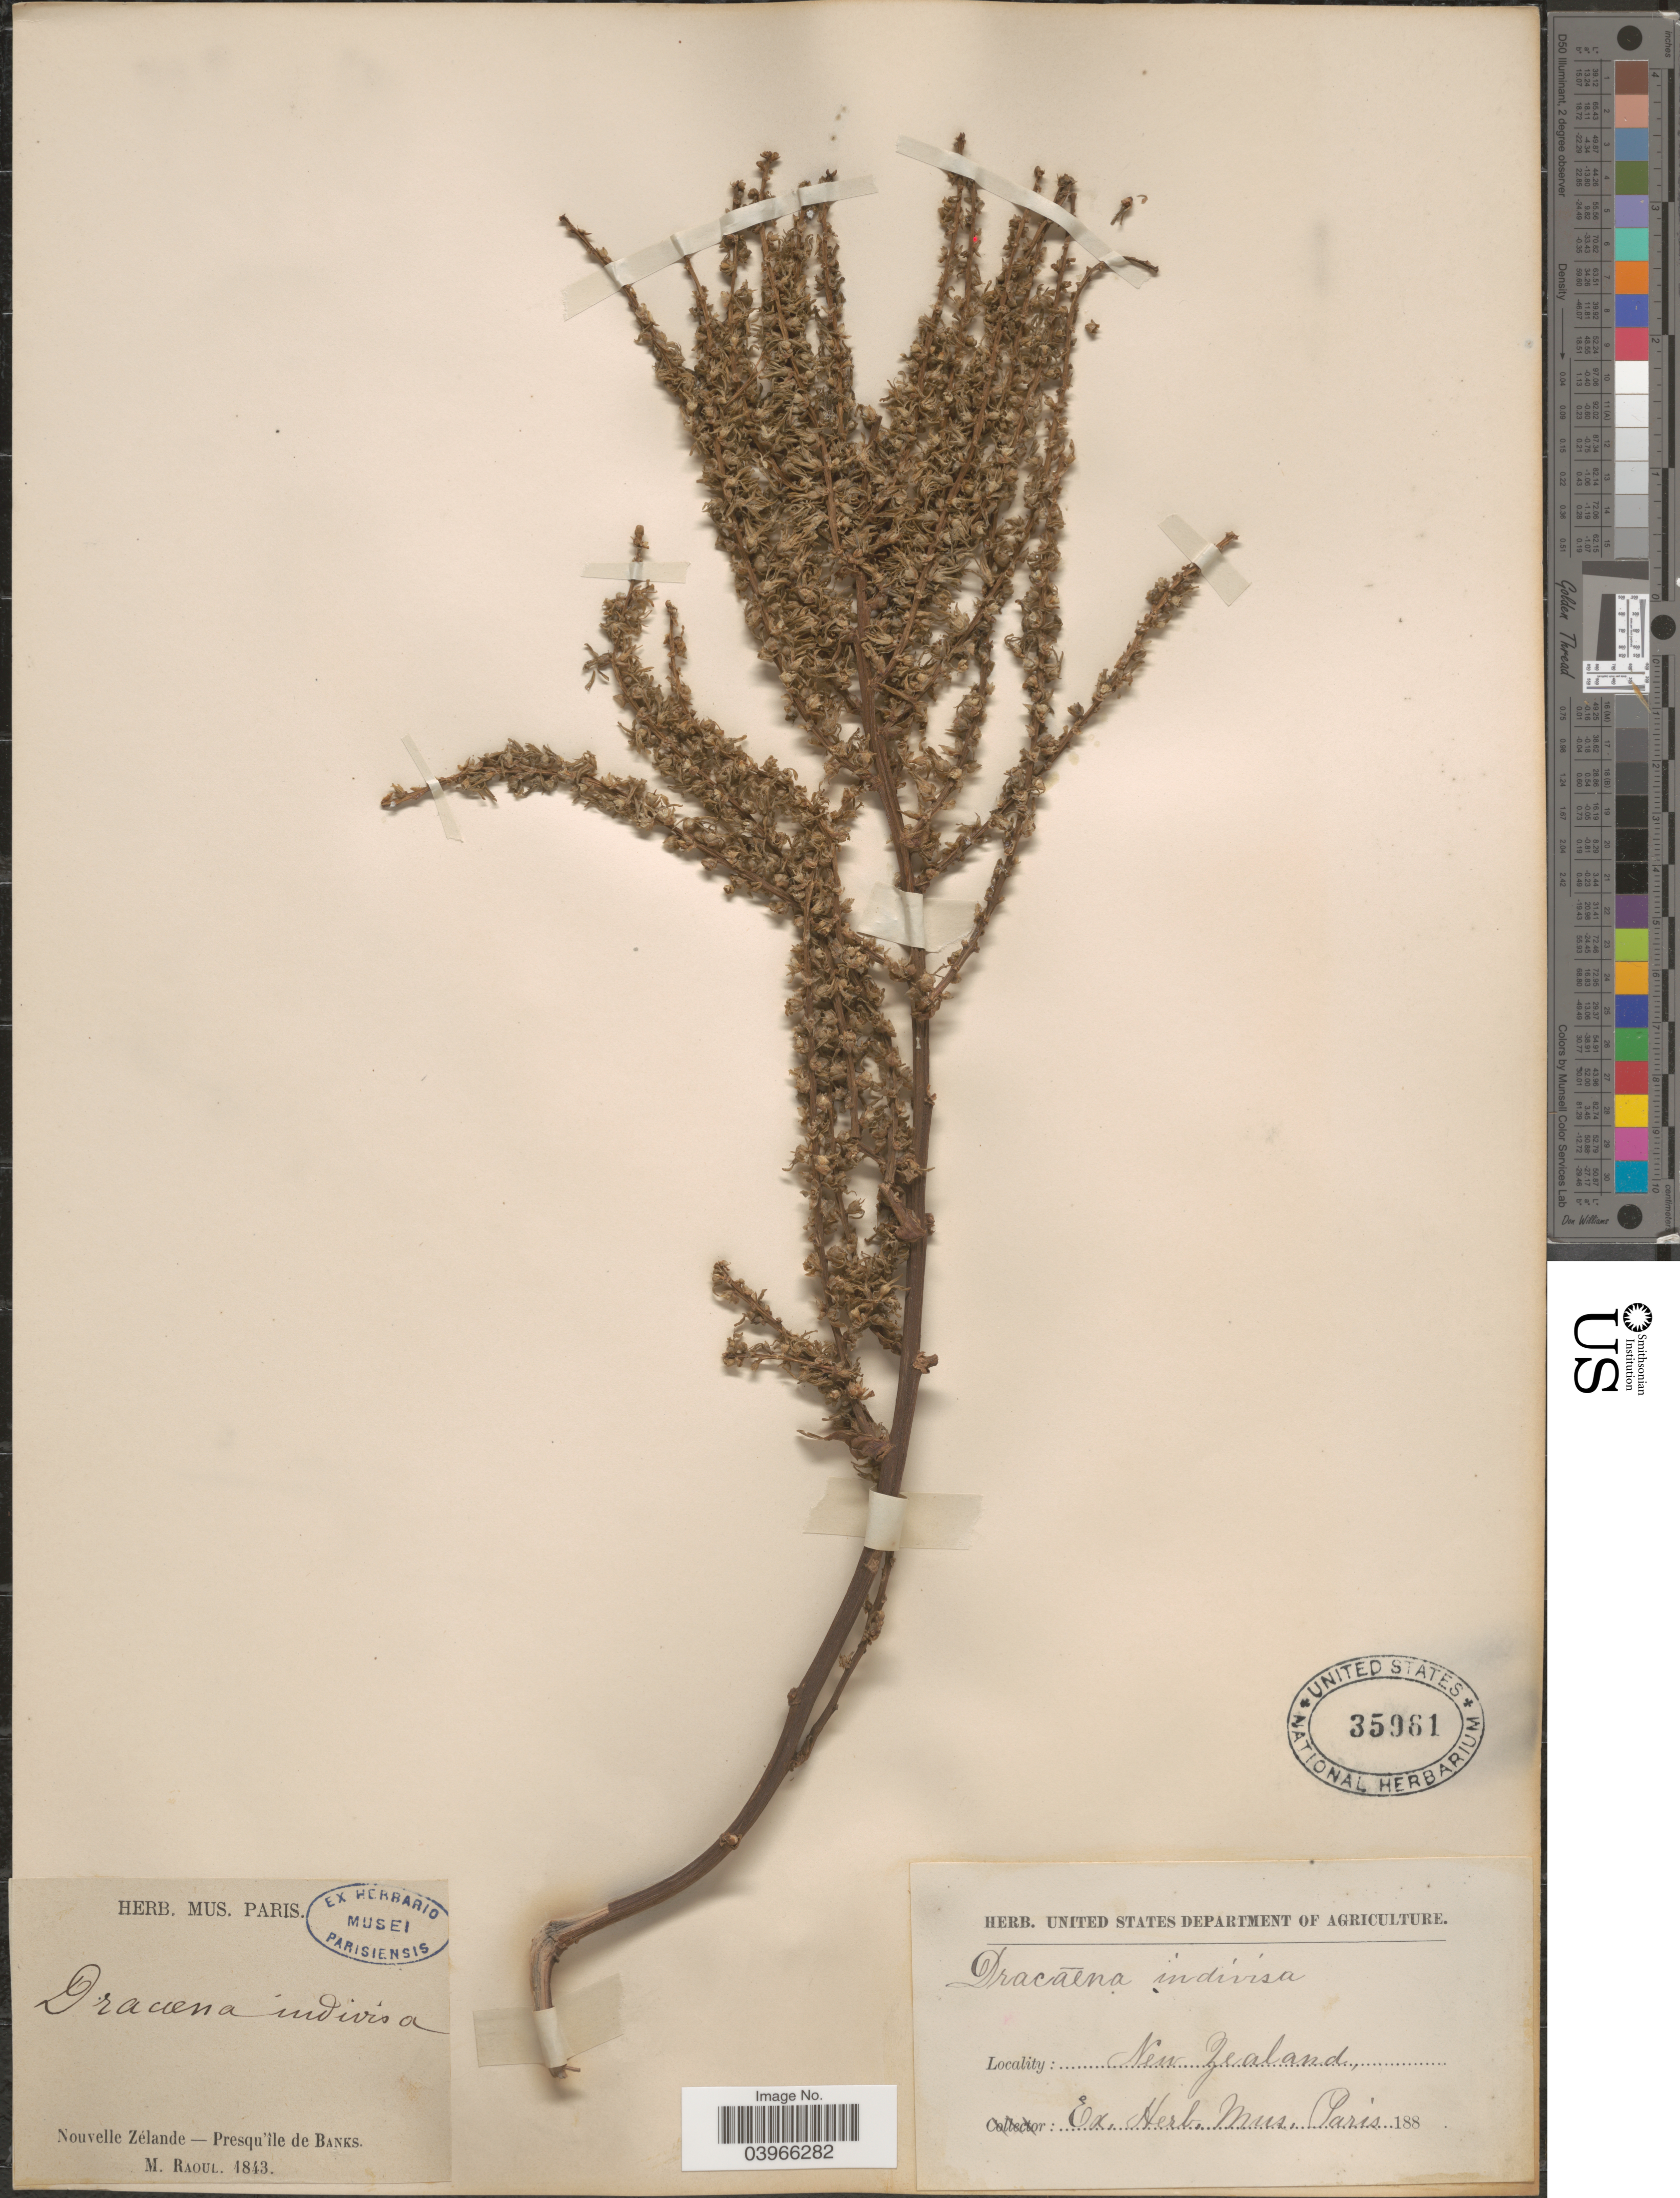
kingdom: Plantae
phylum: Tracheophyta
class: Liliopsida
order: Asparagales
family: Asparagaceae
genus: Dracaena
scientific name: Dracaena indivisa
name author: G. Forst.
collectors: M. Raoul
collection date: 1843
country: New Zealand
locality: Nouvelle Zélande - Presqu'île de Banks.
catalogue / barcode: US 35961